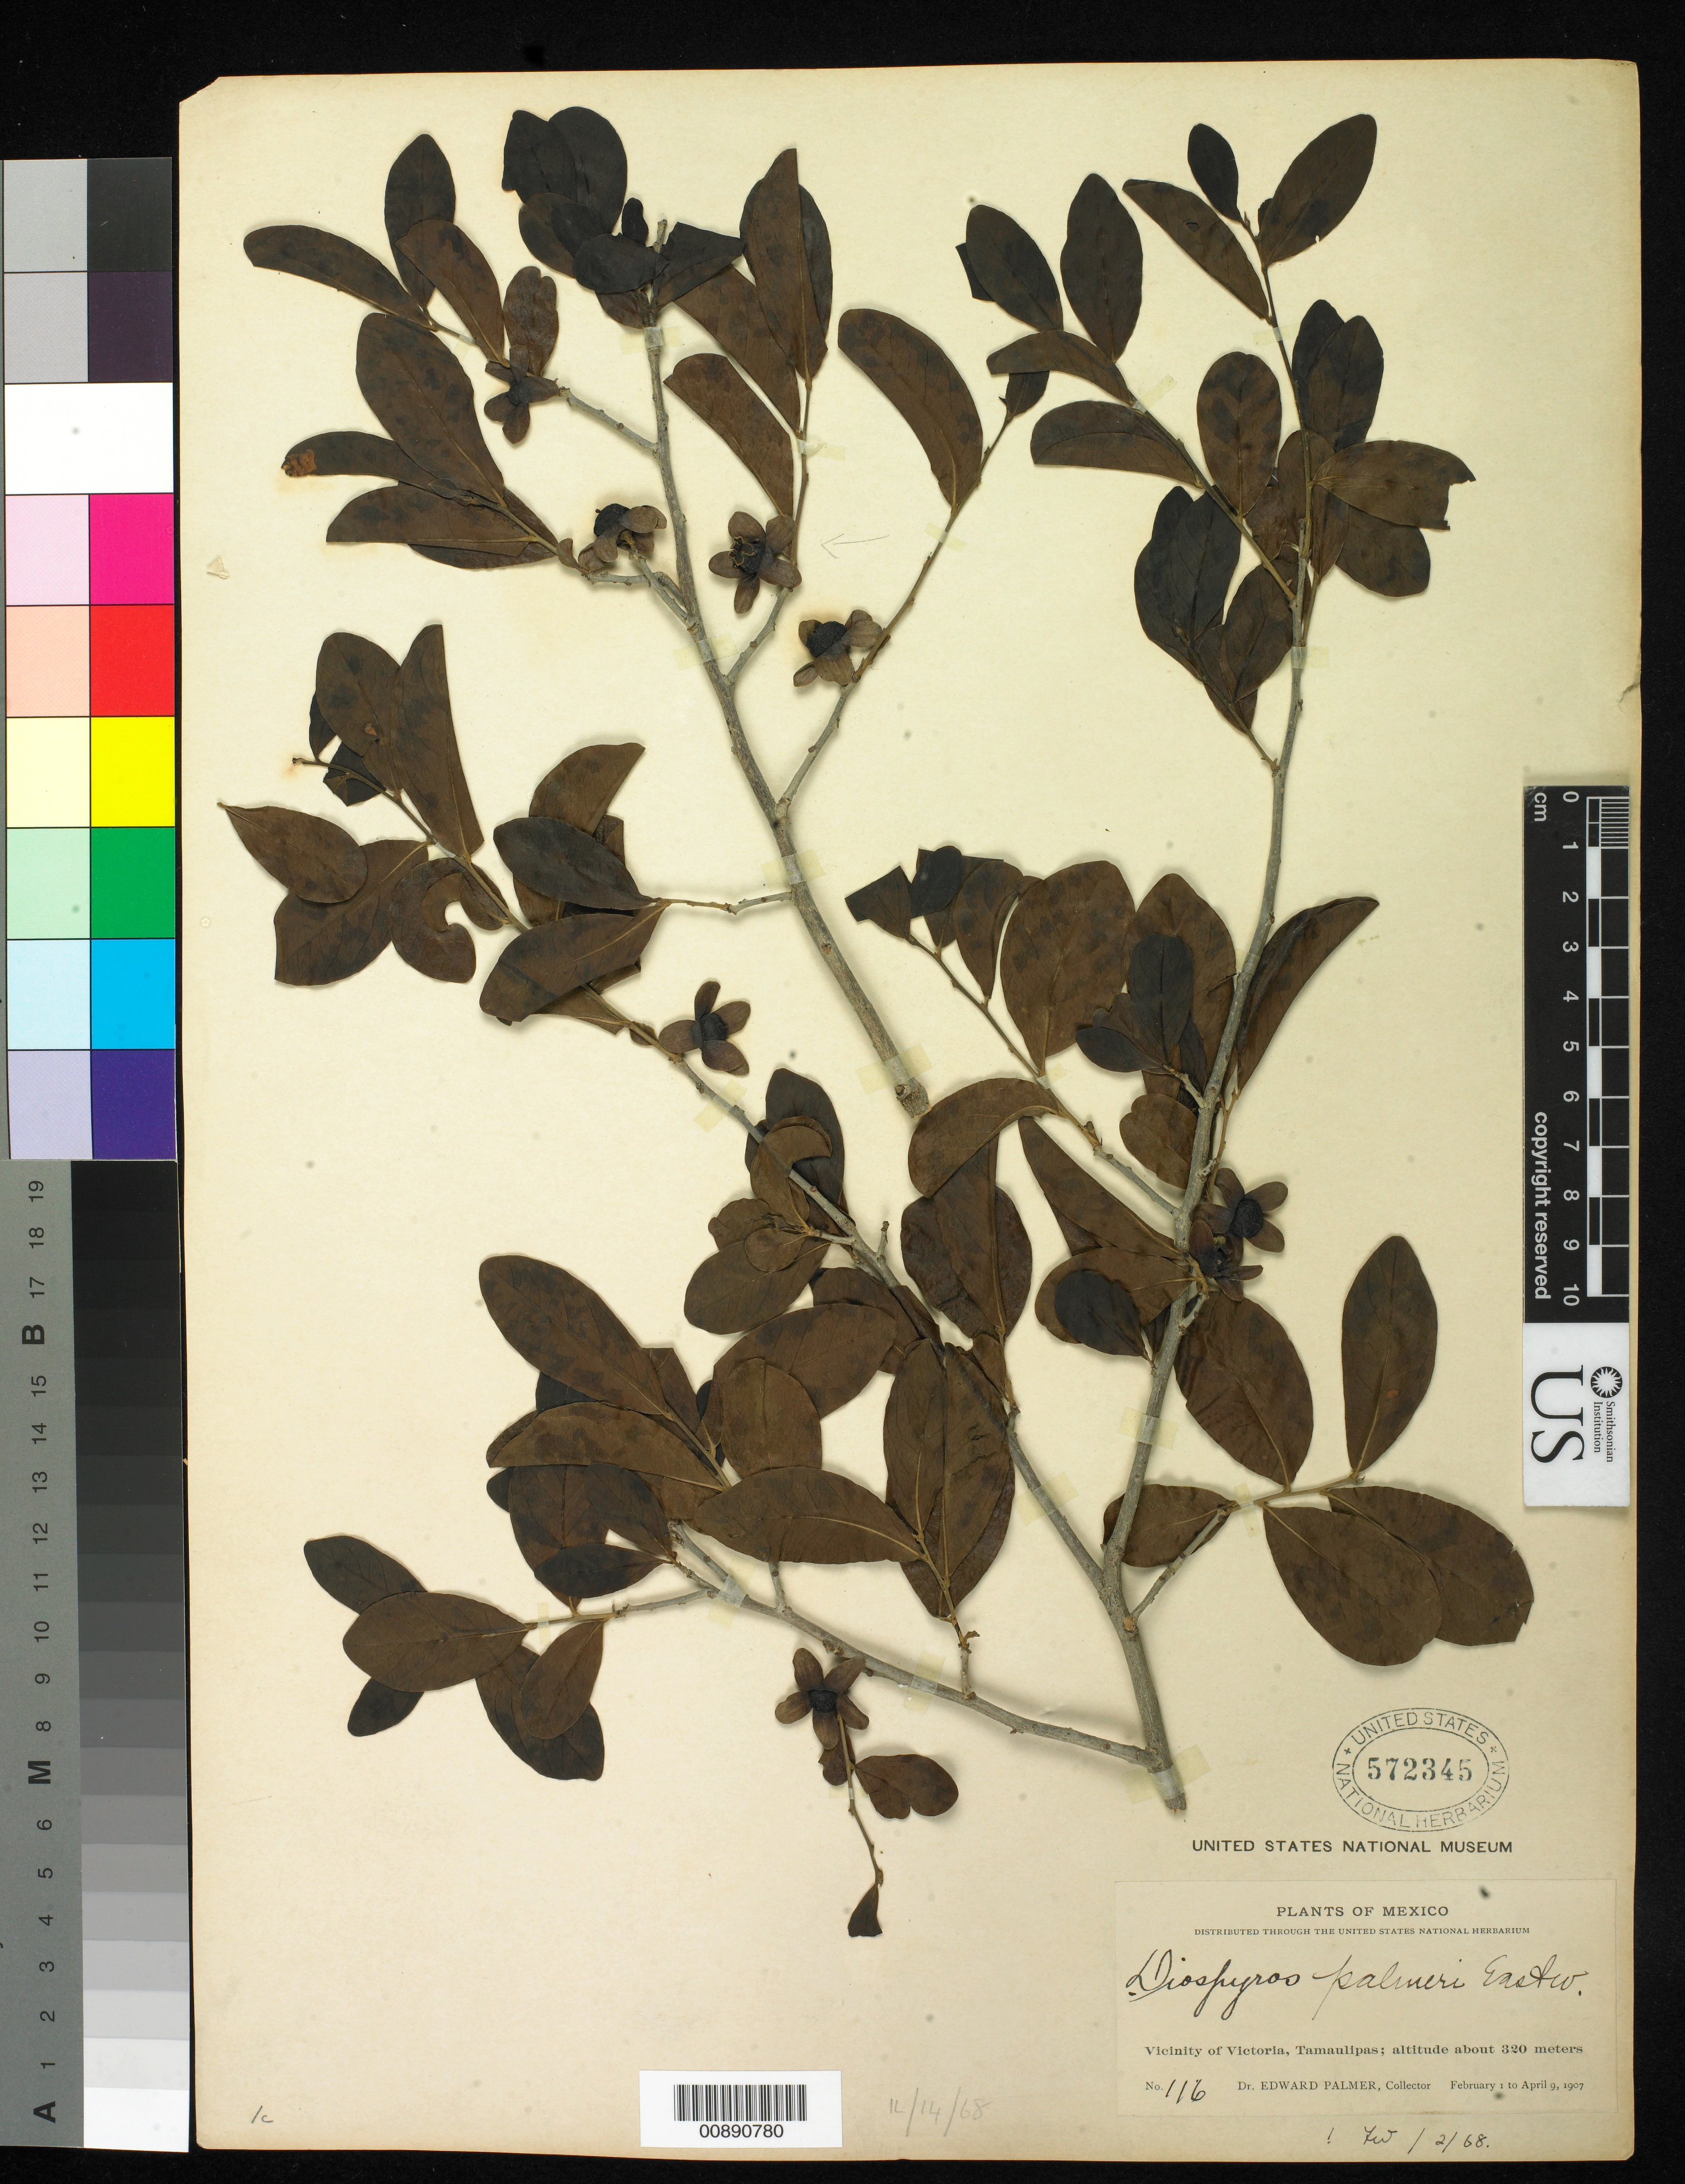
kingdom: Plantae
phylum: Tracheophyta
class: Magnoliopsida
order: Ericales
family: Ebenaceae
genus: Diospyros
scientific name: Diospyros palmeri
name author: Eastw.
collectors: E. Palmer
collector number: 116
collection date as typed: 01 Feb 1907 to 09 Apr 1907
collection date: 1907-02-01/1907-04-09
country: Mexico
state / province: Tamaulipas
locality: Vicinity of Victoria.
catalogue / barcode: US 572345